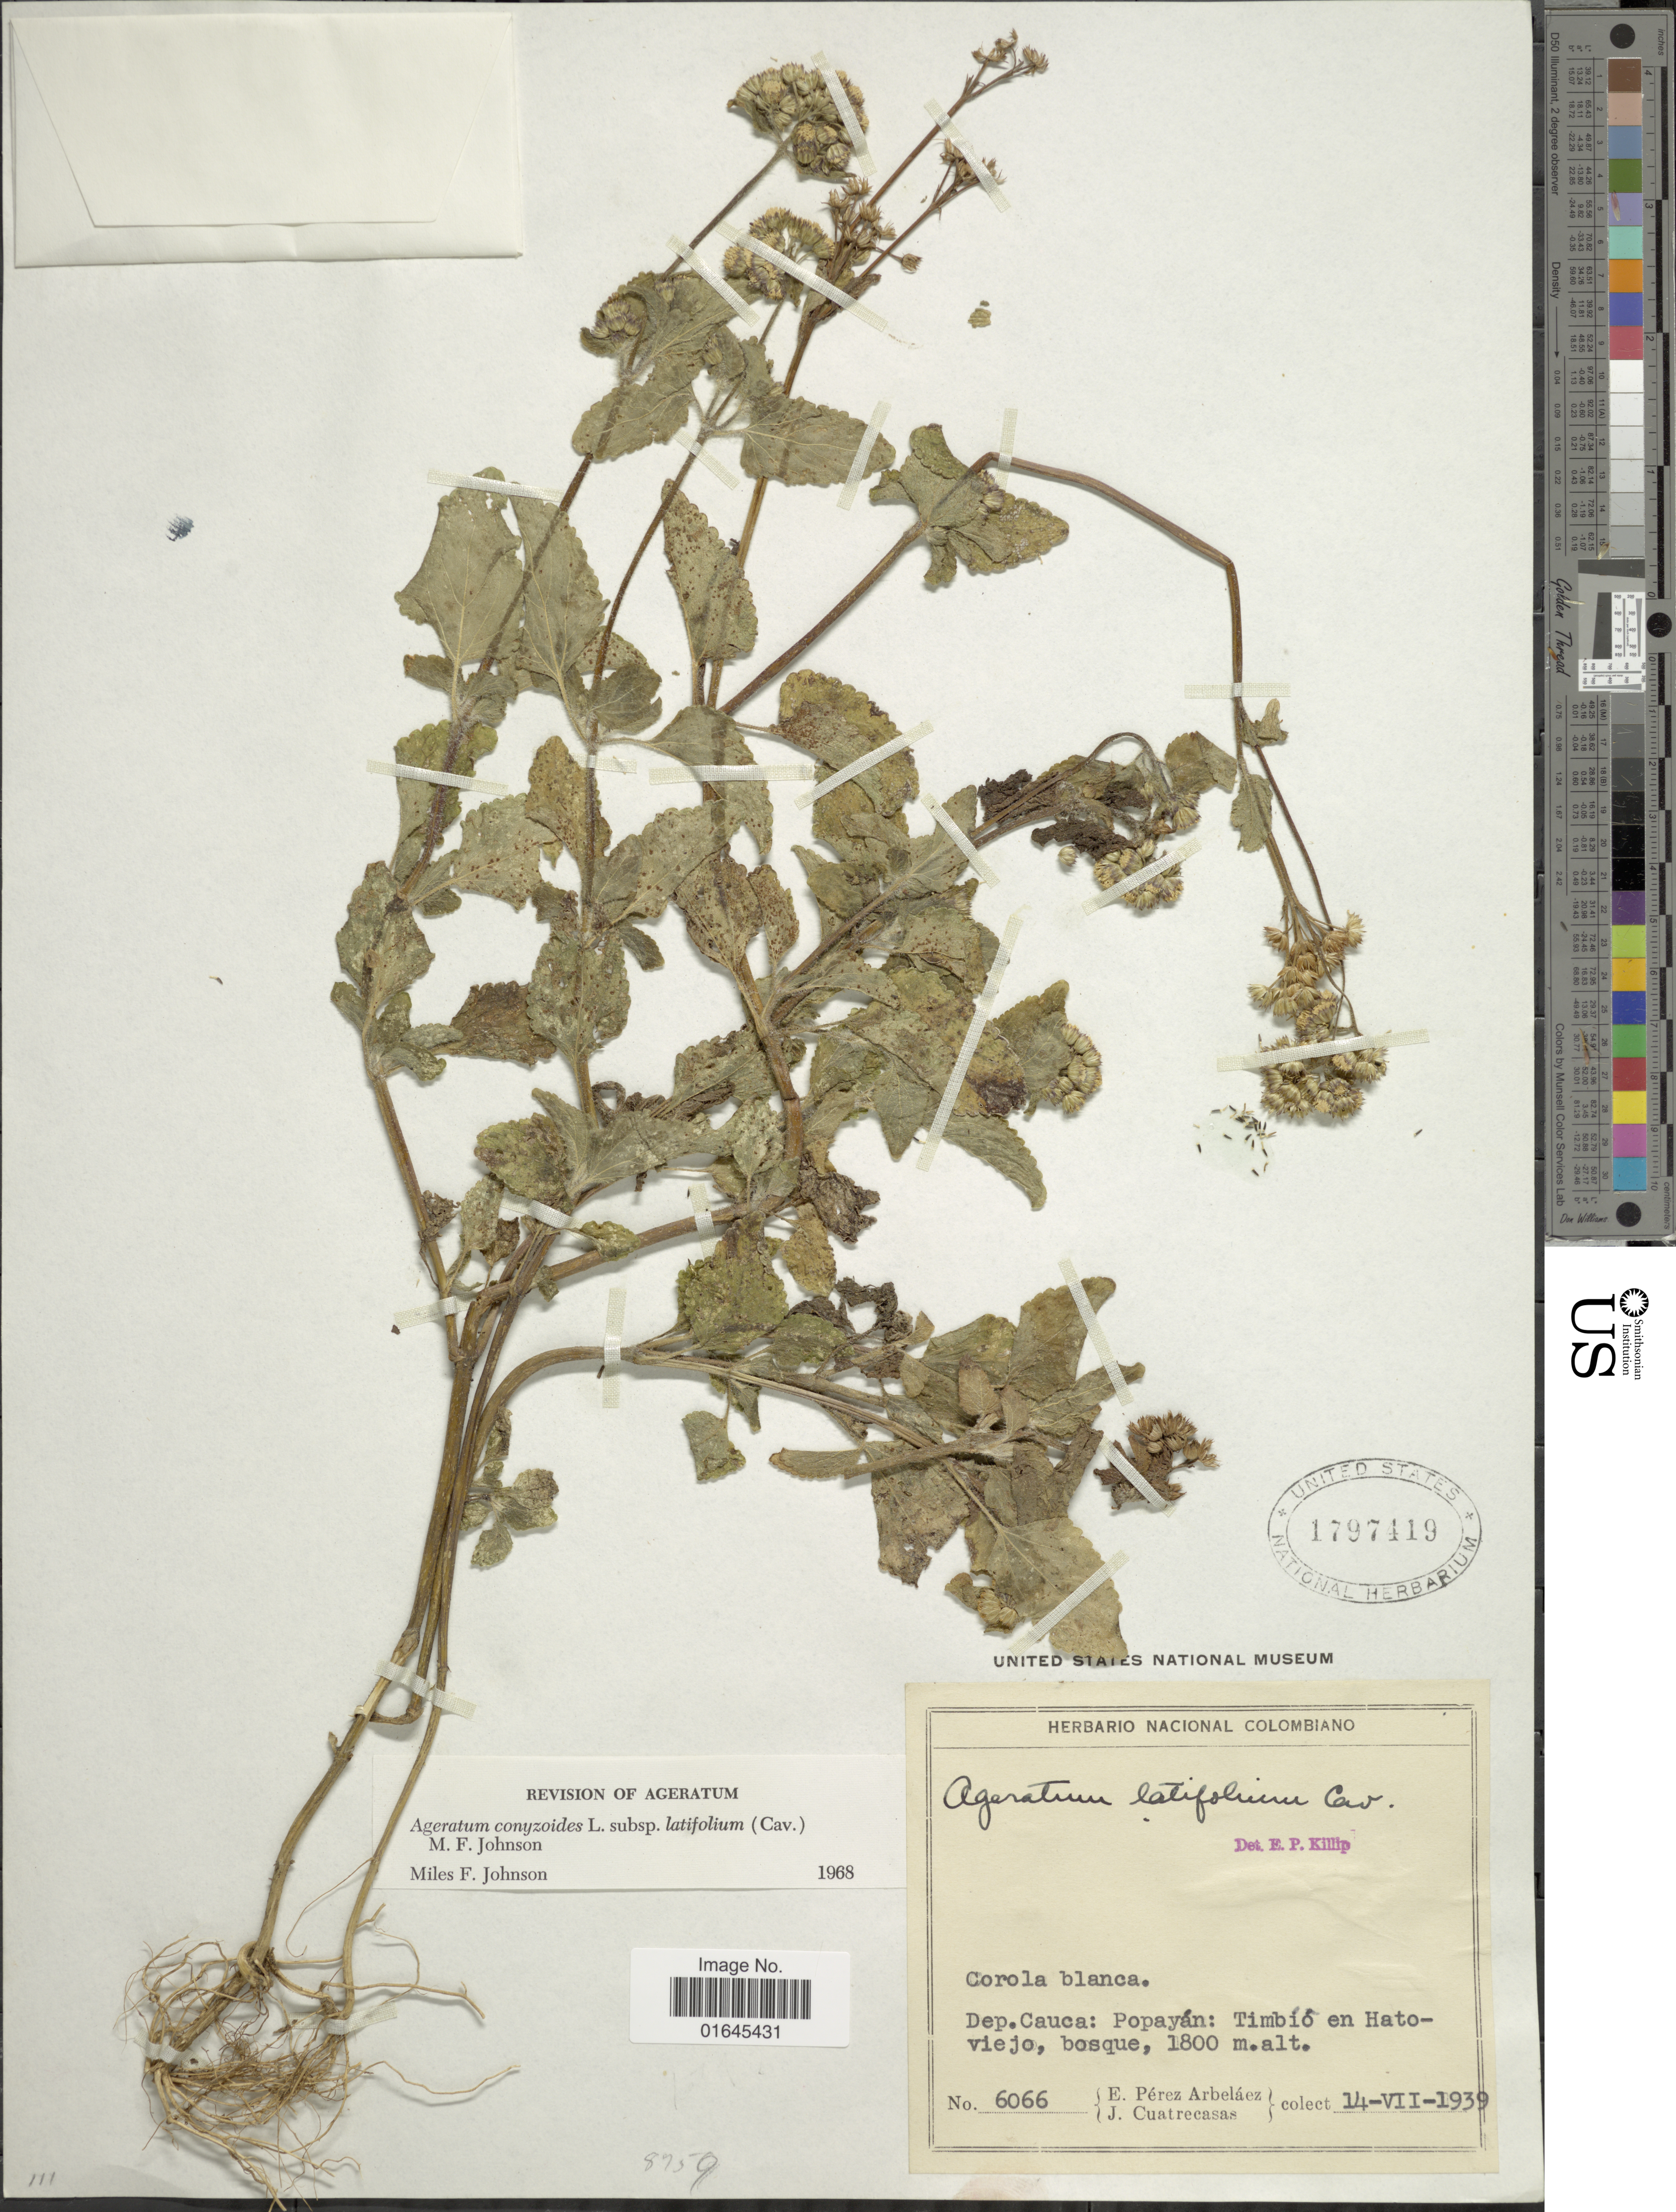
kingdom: Plantae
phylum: Tracheophyta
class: Magnoliopsida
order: Asterales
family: Asteraceae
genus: Ageratum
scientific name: Ageratum conyzoides subsp. latifolium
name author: (Cav.) M.F. Johnson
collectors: E. Pérez Arbeláez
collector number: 6066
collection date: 1939-07-14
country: Colombia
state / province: Cauca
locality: Popayán: Timbío en Hato-viejo, bosque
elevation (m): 1800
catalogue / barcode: US 1797419